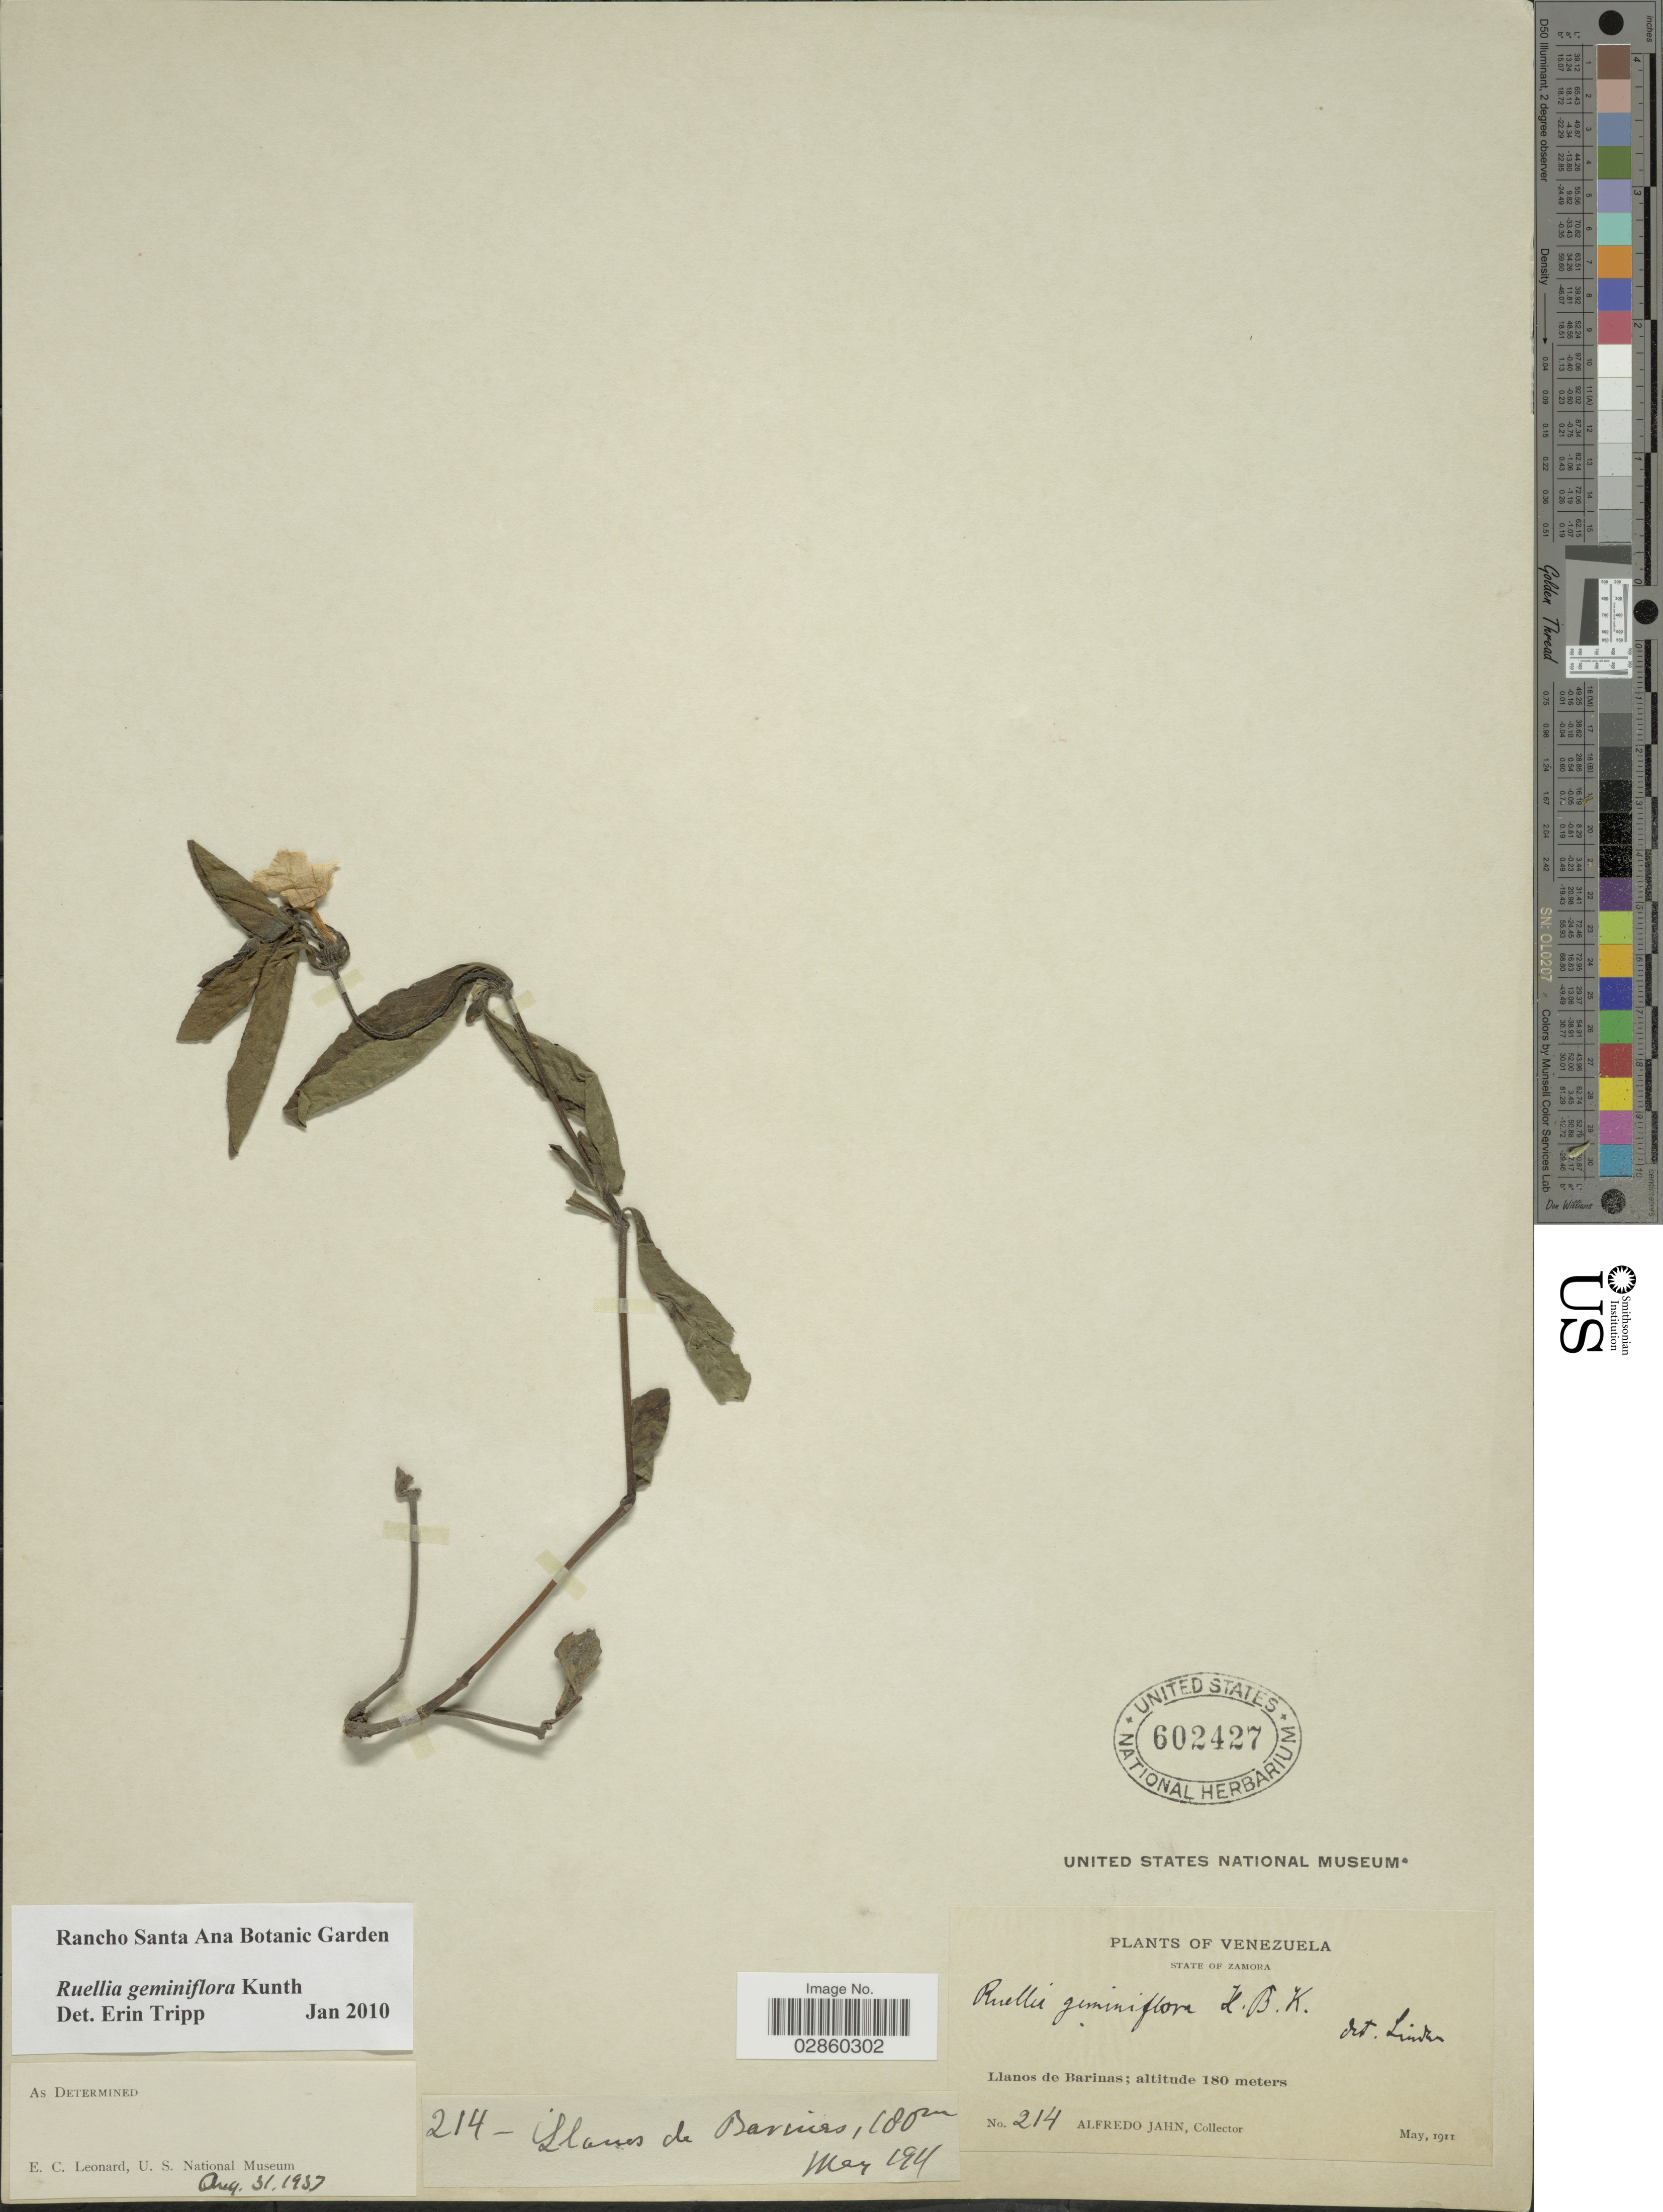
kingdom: Plantae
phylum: Tracheophyta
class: Magnoliopsida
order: Lamiales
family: Acanthaceae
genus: Ruellia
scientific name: Ruellia geminiflora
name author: Kunth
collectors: A. Jahn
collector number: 214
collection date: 1911-05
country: Venezuela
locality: State of Zamora, Llanos de Barinas.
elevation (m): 180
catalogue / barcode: US 602427